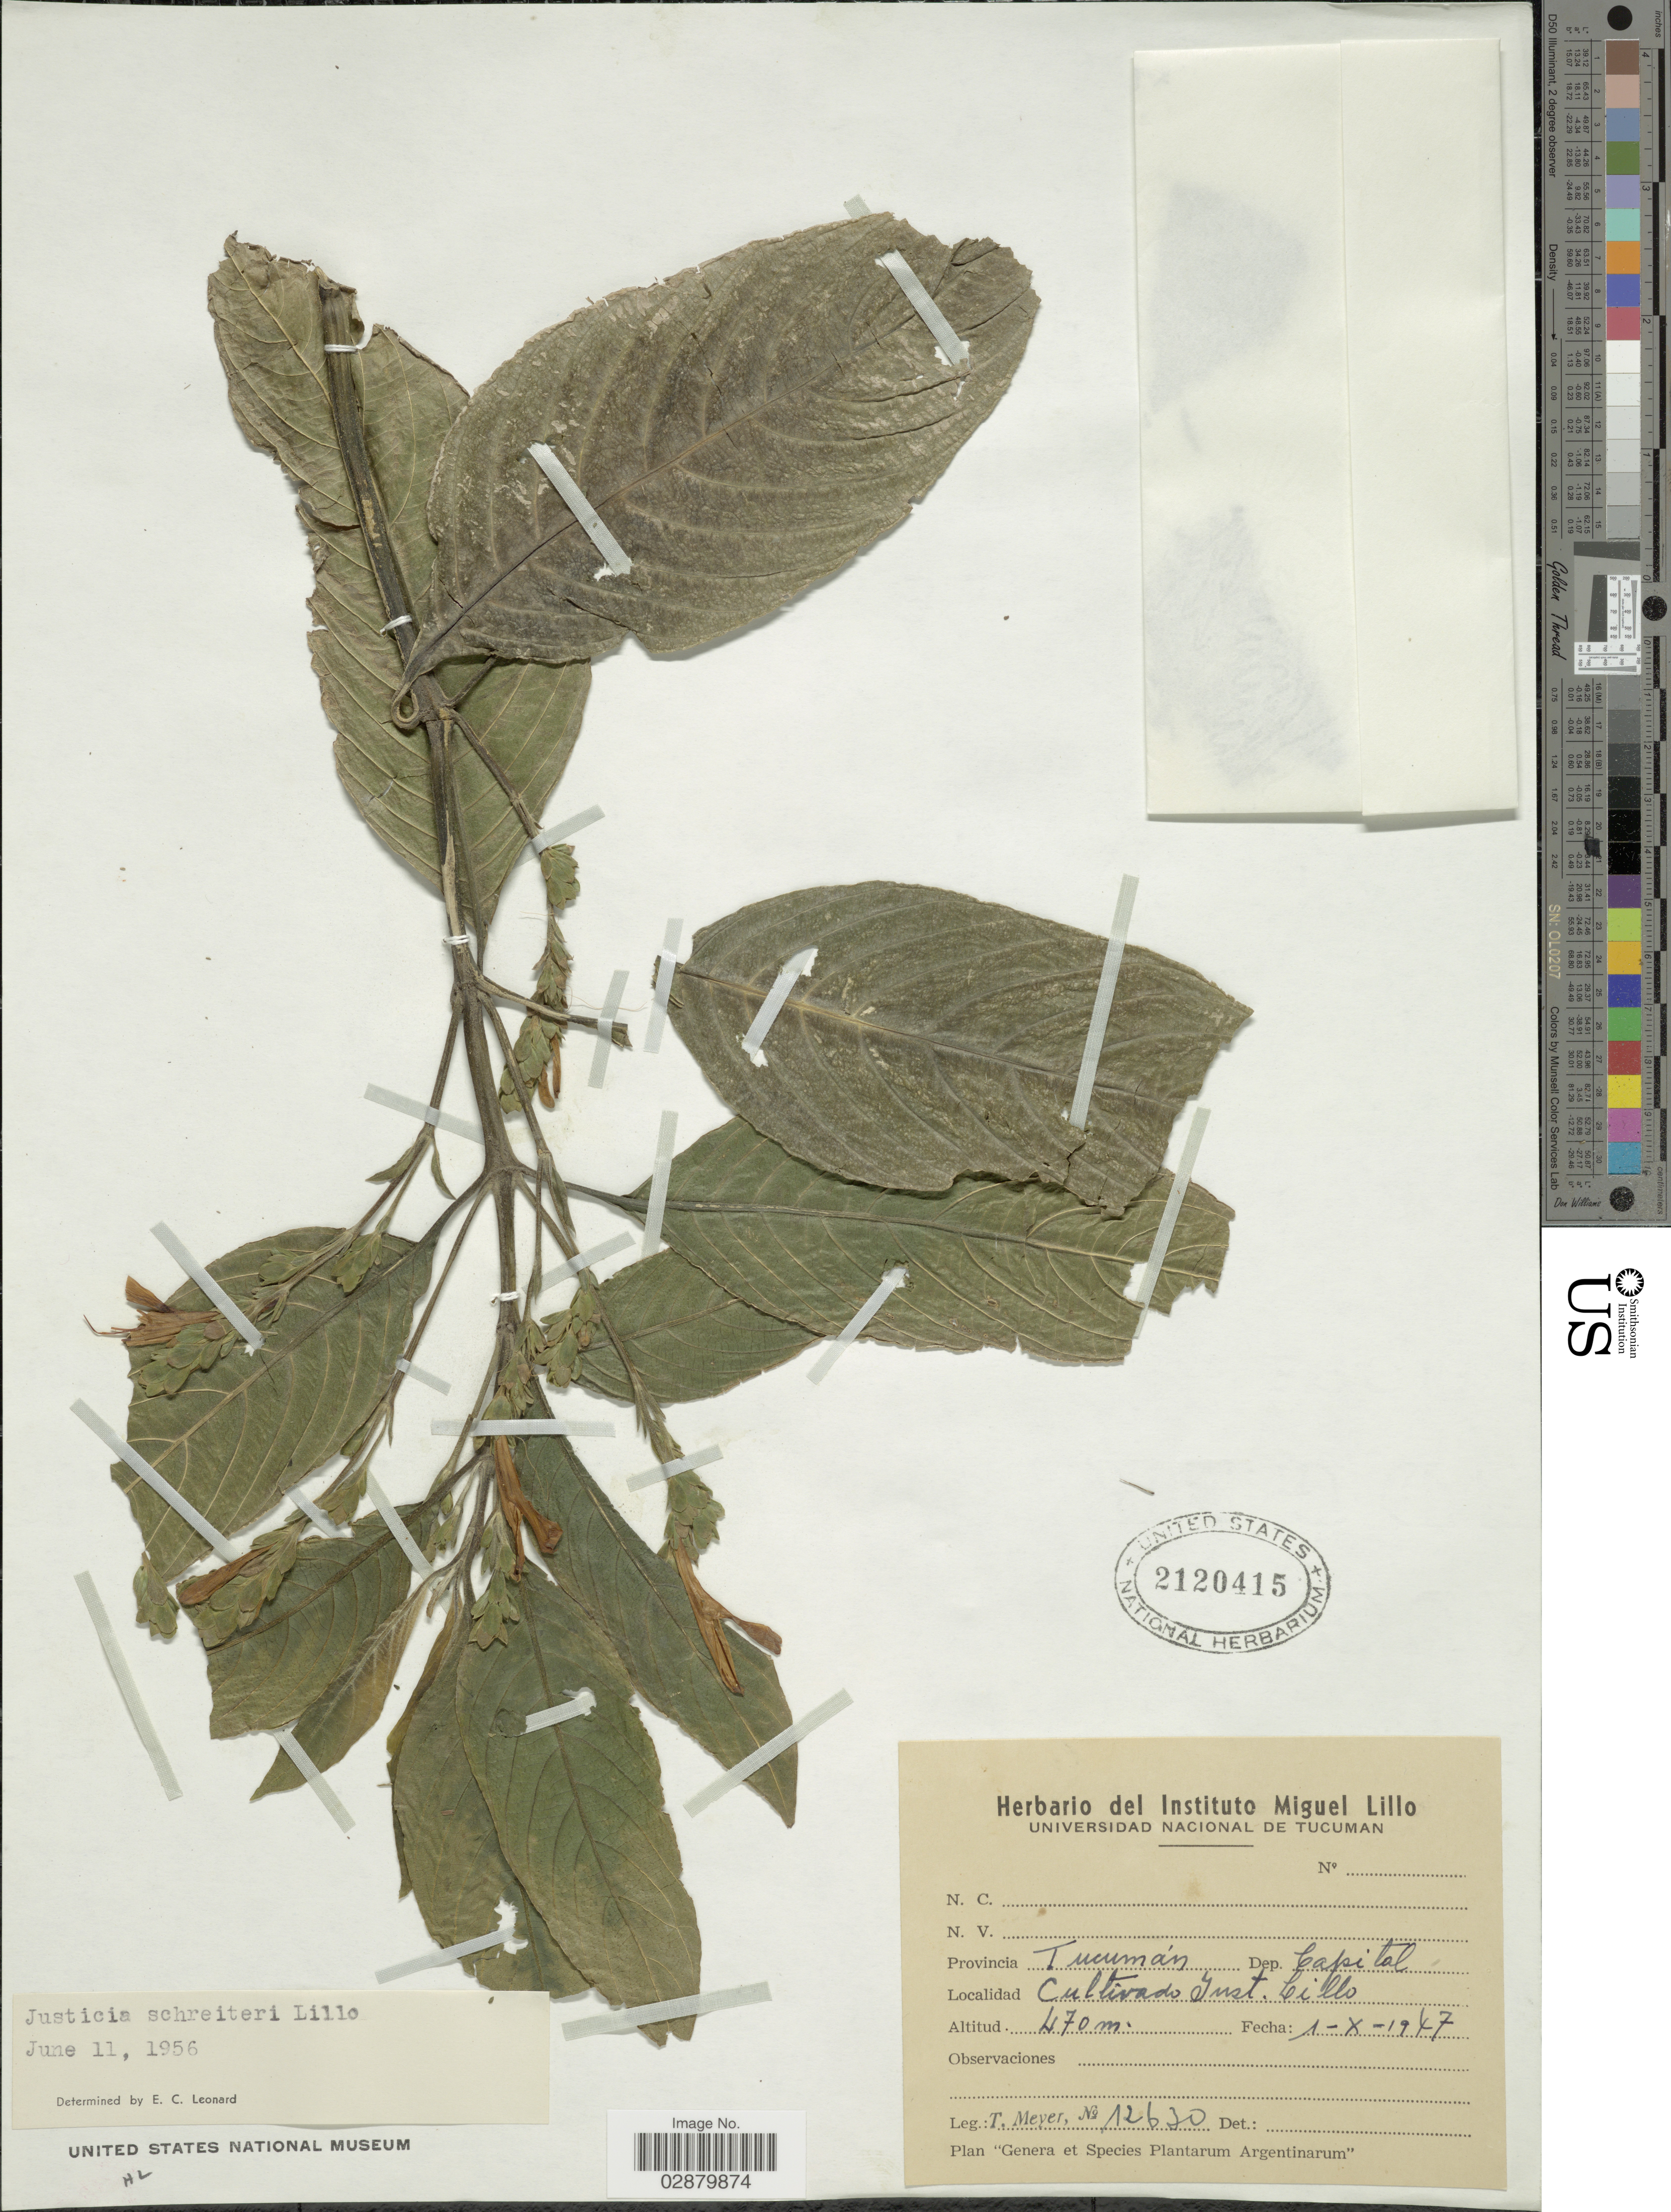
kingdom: Plantae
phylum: Tracheophyta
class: Magnoliopsida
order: Lamiales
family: Acanthaceae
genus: Justicia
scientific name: Justicia oranensis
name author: De Marco & T. Ruíz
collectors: T. Meyer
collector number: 12630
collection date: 1947-10-01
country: Argentina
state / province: Tucuman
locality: Dep. Capital. Inst. Lillo.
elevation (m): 470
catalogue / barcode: US 2120415